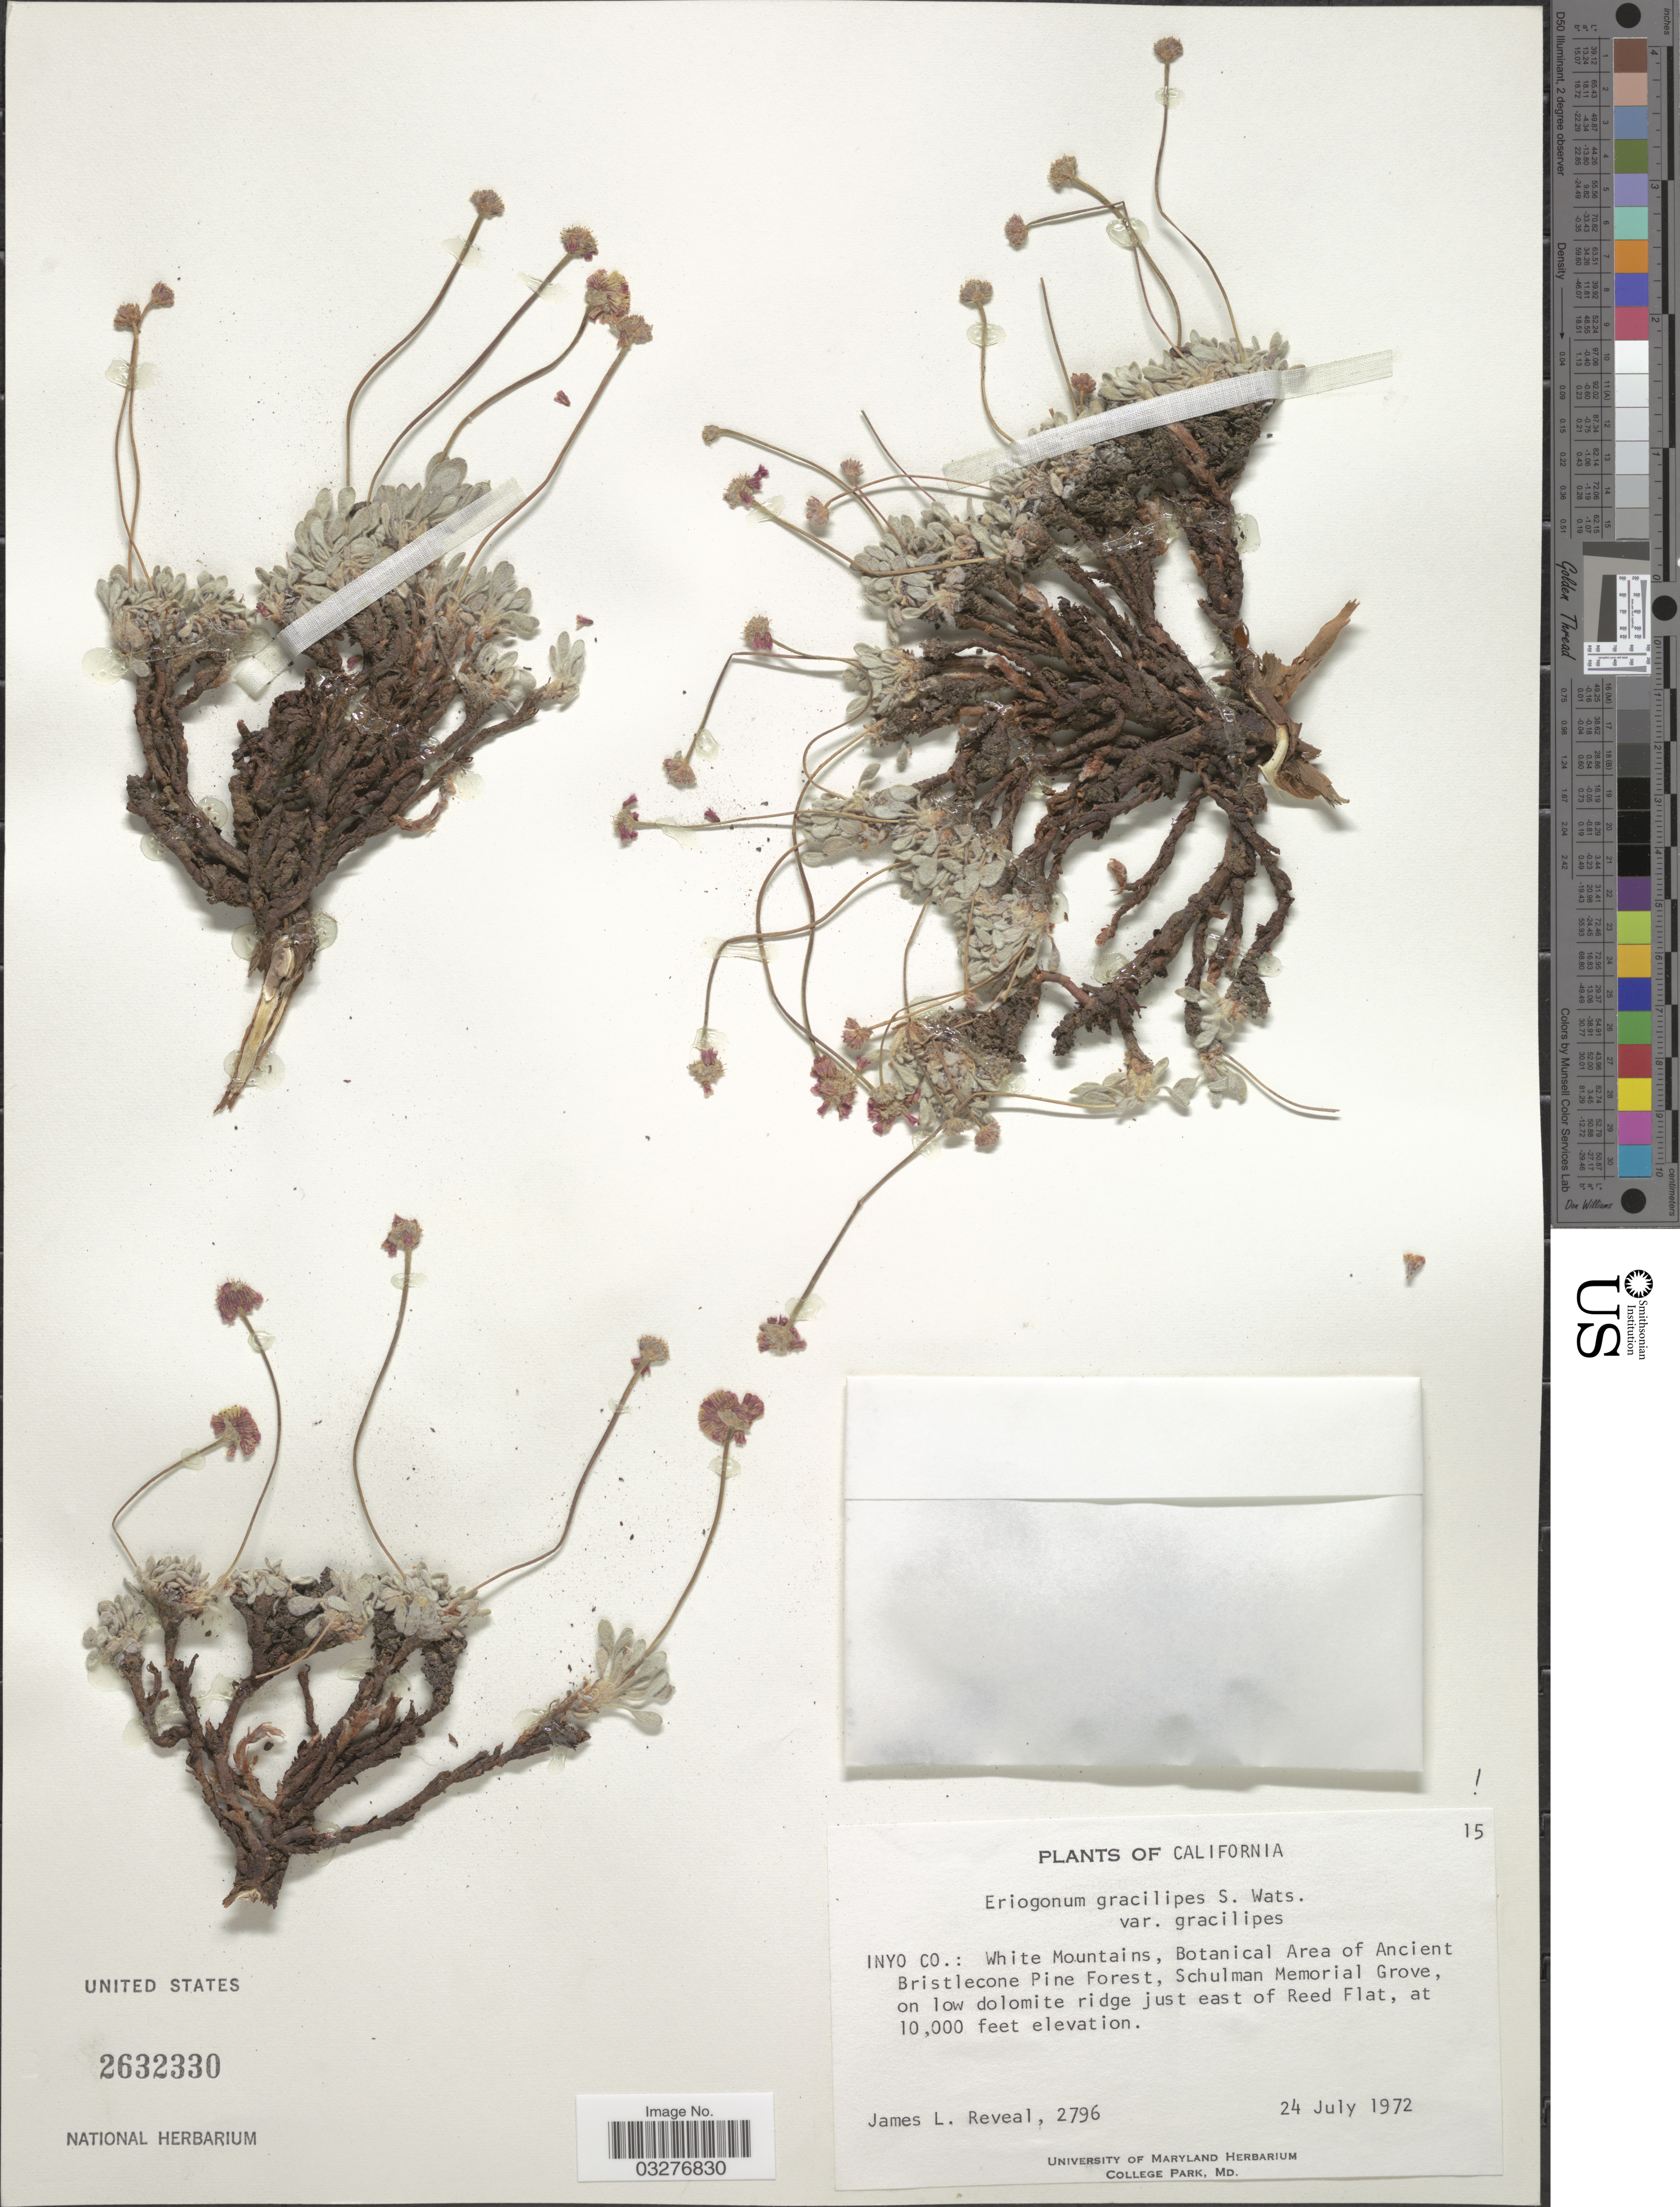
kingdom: Plantae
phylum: Tracheophyta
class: Magnoliopsida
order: Caryophyllales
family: Polygonaceae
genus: Eriogonum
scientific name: Eriogonum gracilipes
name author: S. Watson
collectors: J. L. Reveal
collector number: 2796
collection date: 1972-07-24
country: United States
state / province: California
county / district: Inyo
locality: Inyo Co.: White Mountains, Botanical Area of Ancient Bristlecone Pine Forest, Schulman Memorial Grove, on low dolomite ridge just east of Reed Flat.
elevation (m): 3048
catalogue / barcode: US 2632330